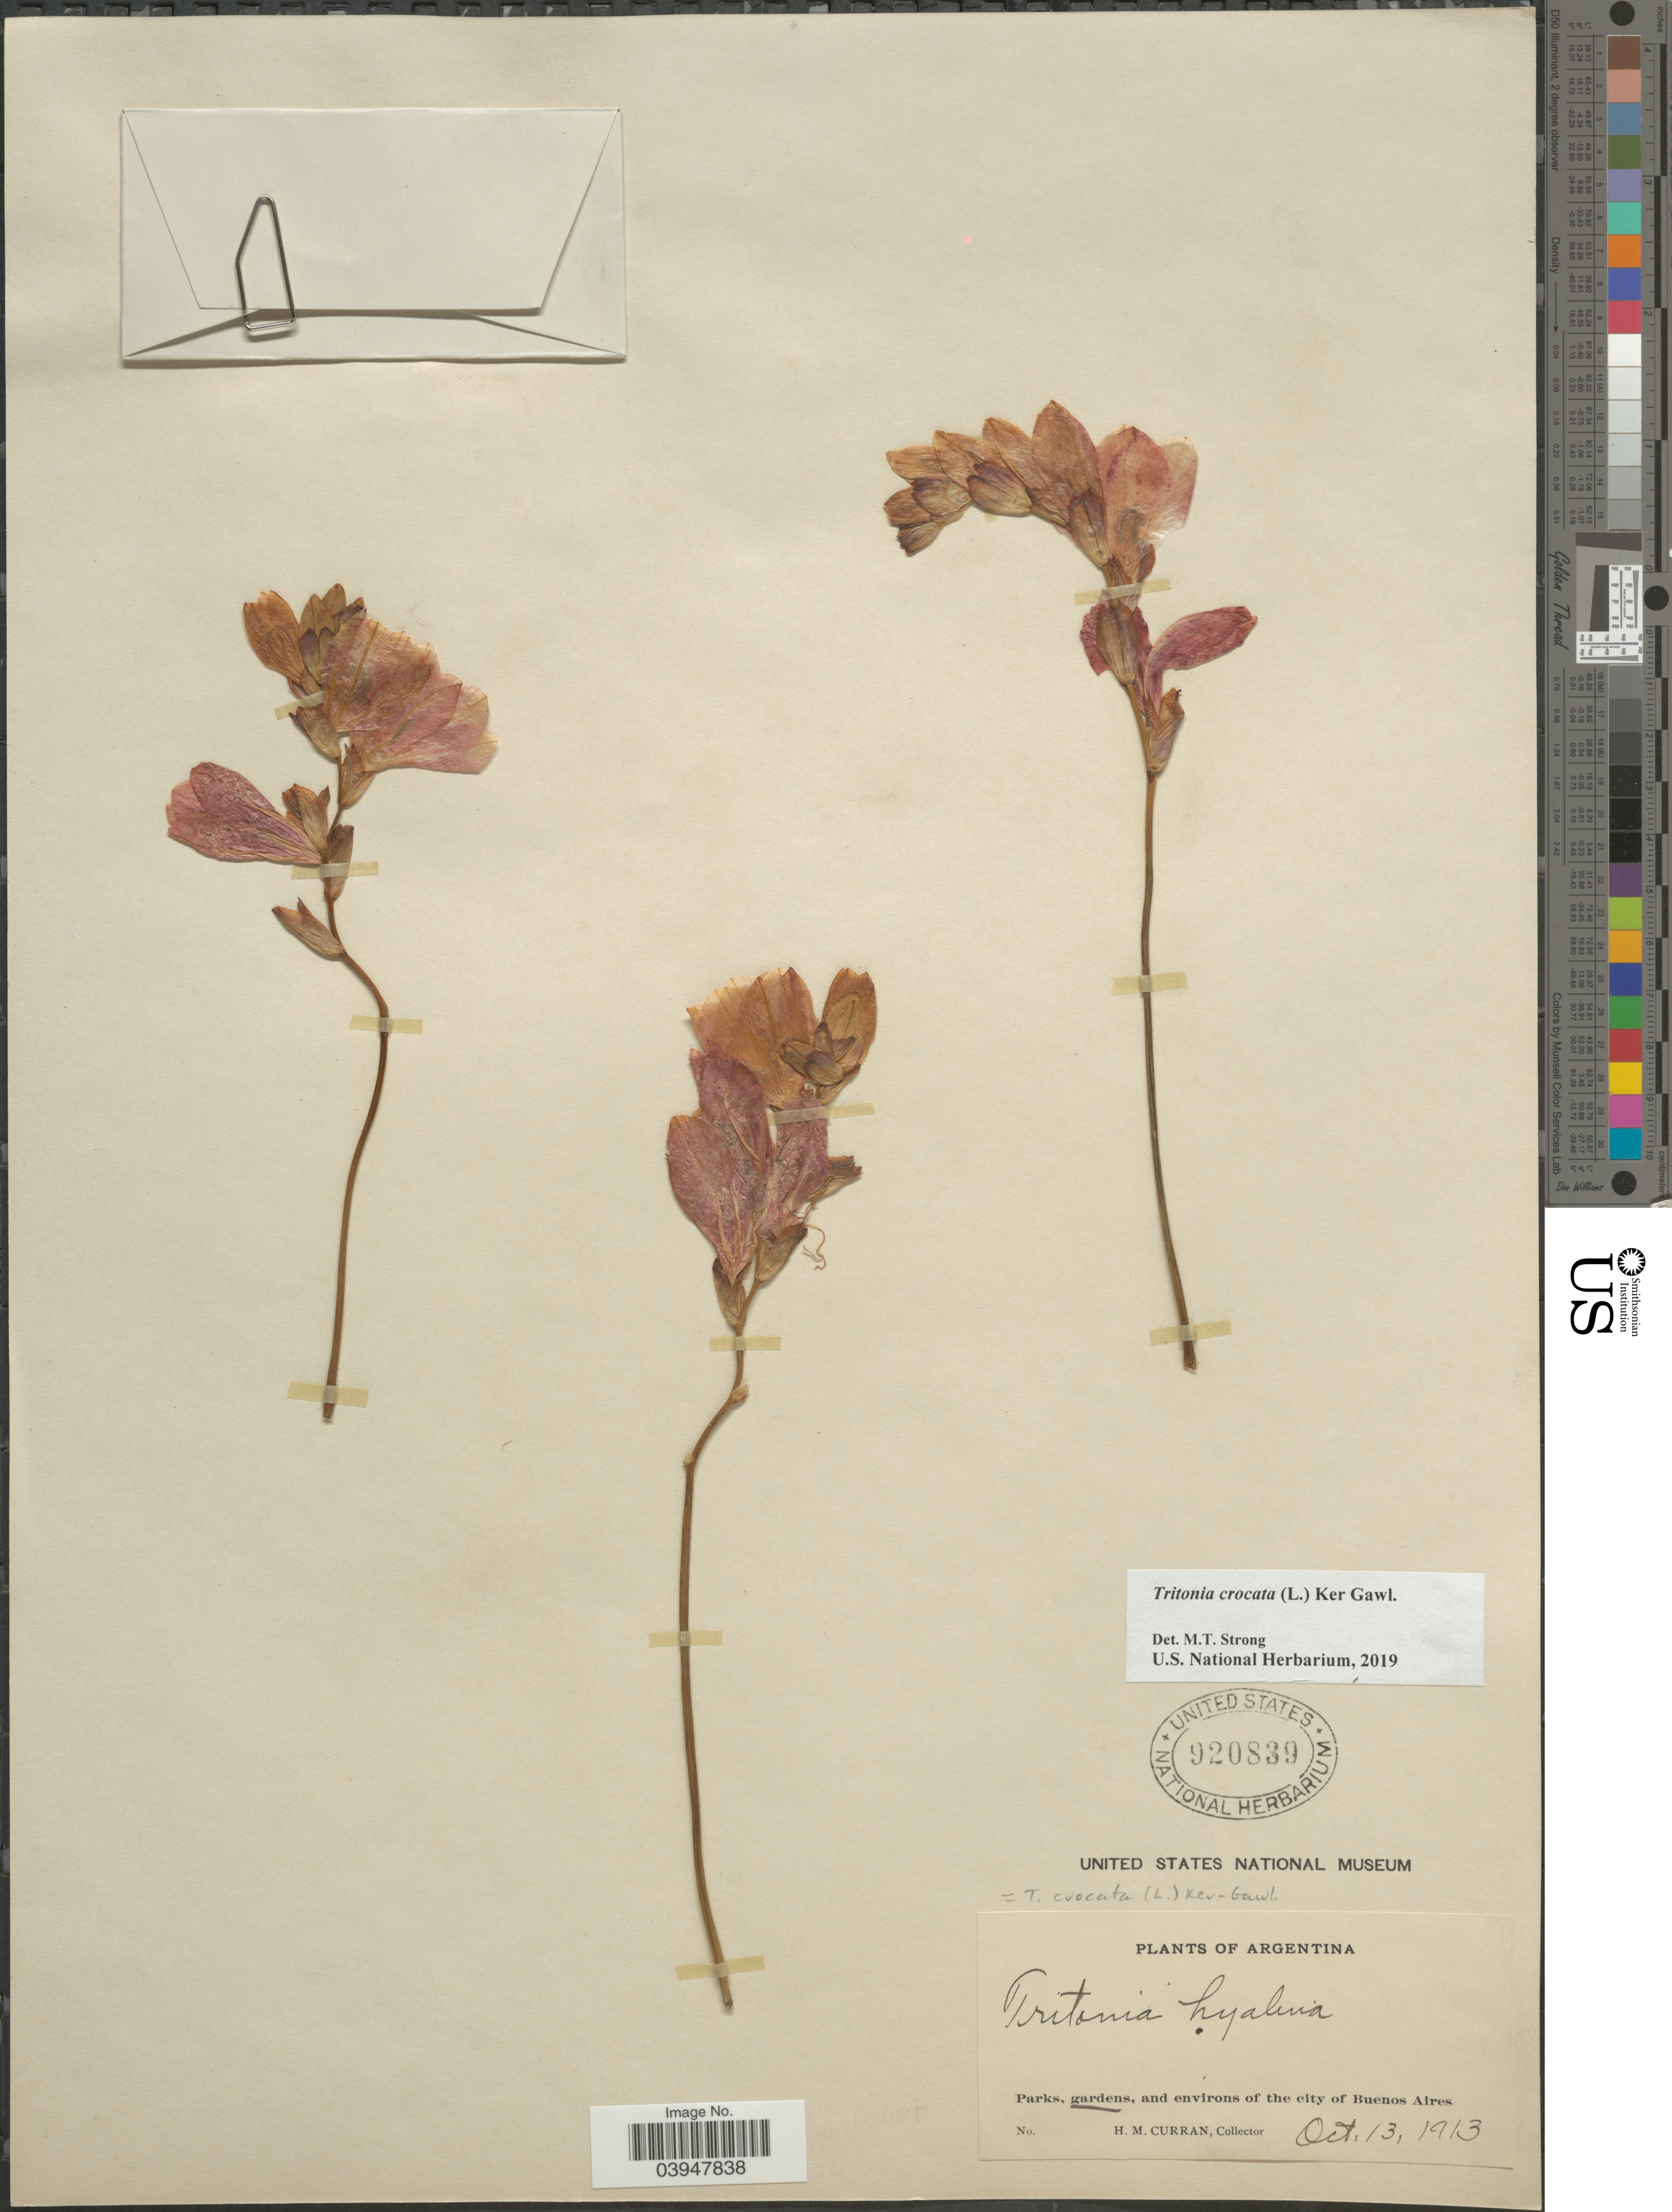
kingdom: Plantae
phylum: Tracheophyta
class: Liliopsida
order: Asparagales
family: Iridaceae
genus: Tritonia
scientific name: Tritonia crocata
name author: (L.) Ker Gawl.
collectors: H. M. Curran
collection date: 1913-10-13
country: Argentina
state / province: Buenos Aires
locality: Gardens of the city of Buenos Aires.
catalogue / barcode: US 920839